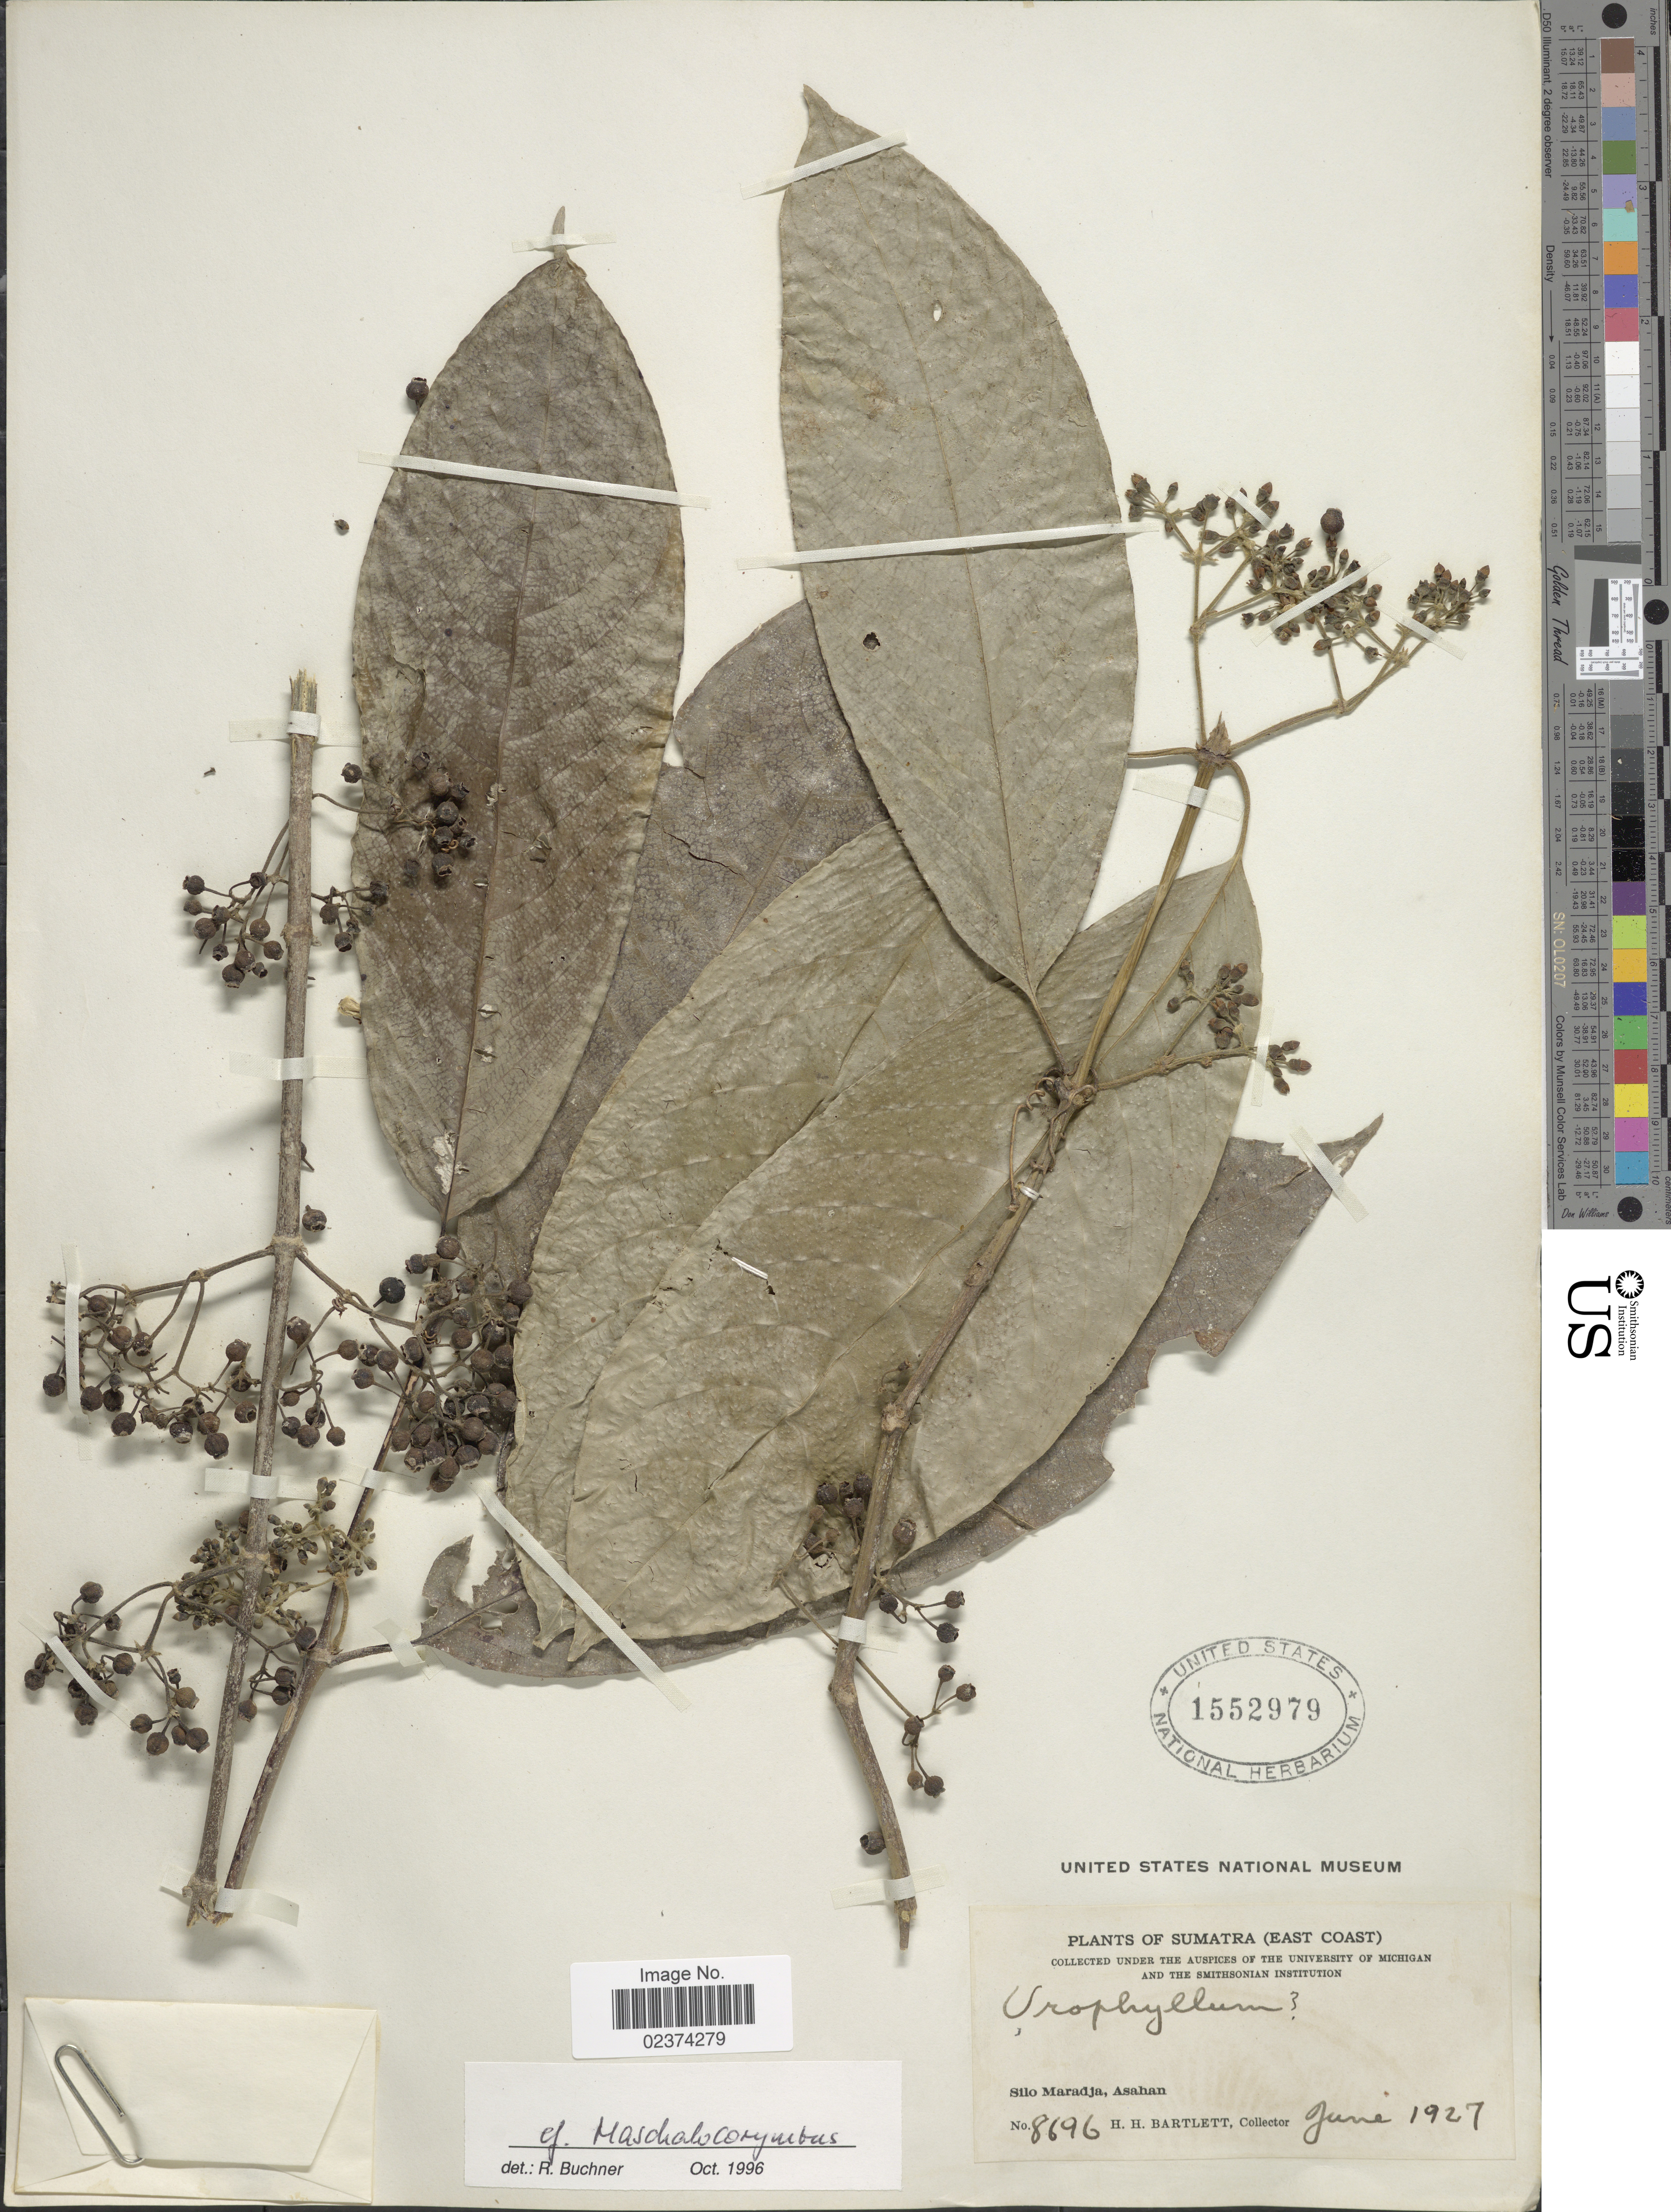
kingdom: Plantae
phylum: Tracheophyta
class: Magnoliopsida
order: Gentianales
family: Rubiaceae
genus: Maschalocorymbus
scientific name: Maschalocorymbus sp.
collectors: H. H. Bartlett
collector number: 8696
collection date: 1927-06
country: Indonesia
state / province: Sumatra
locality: Sumatra (East Coast. Silo Maradja, Asahan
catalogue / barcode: US 1552979